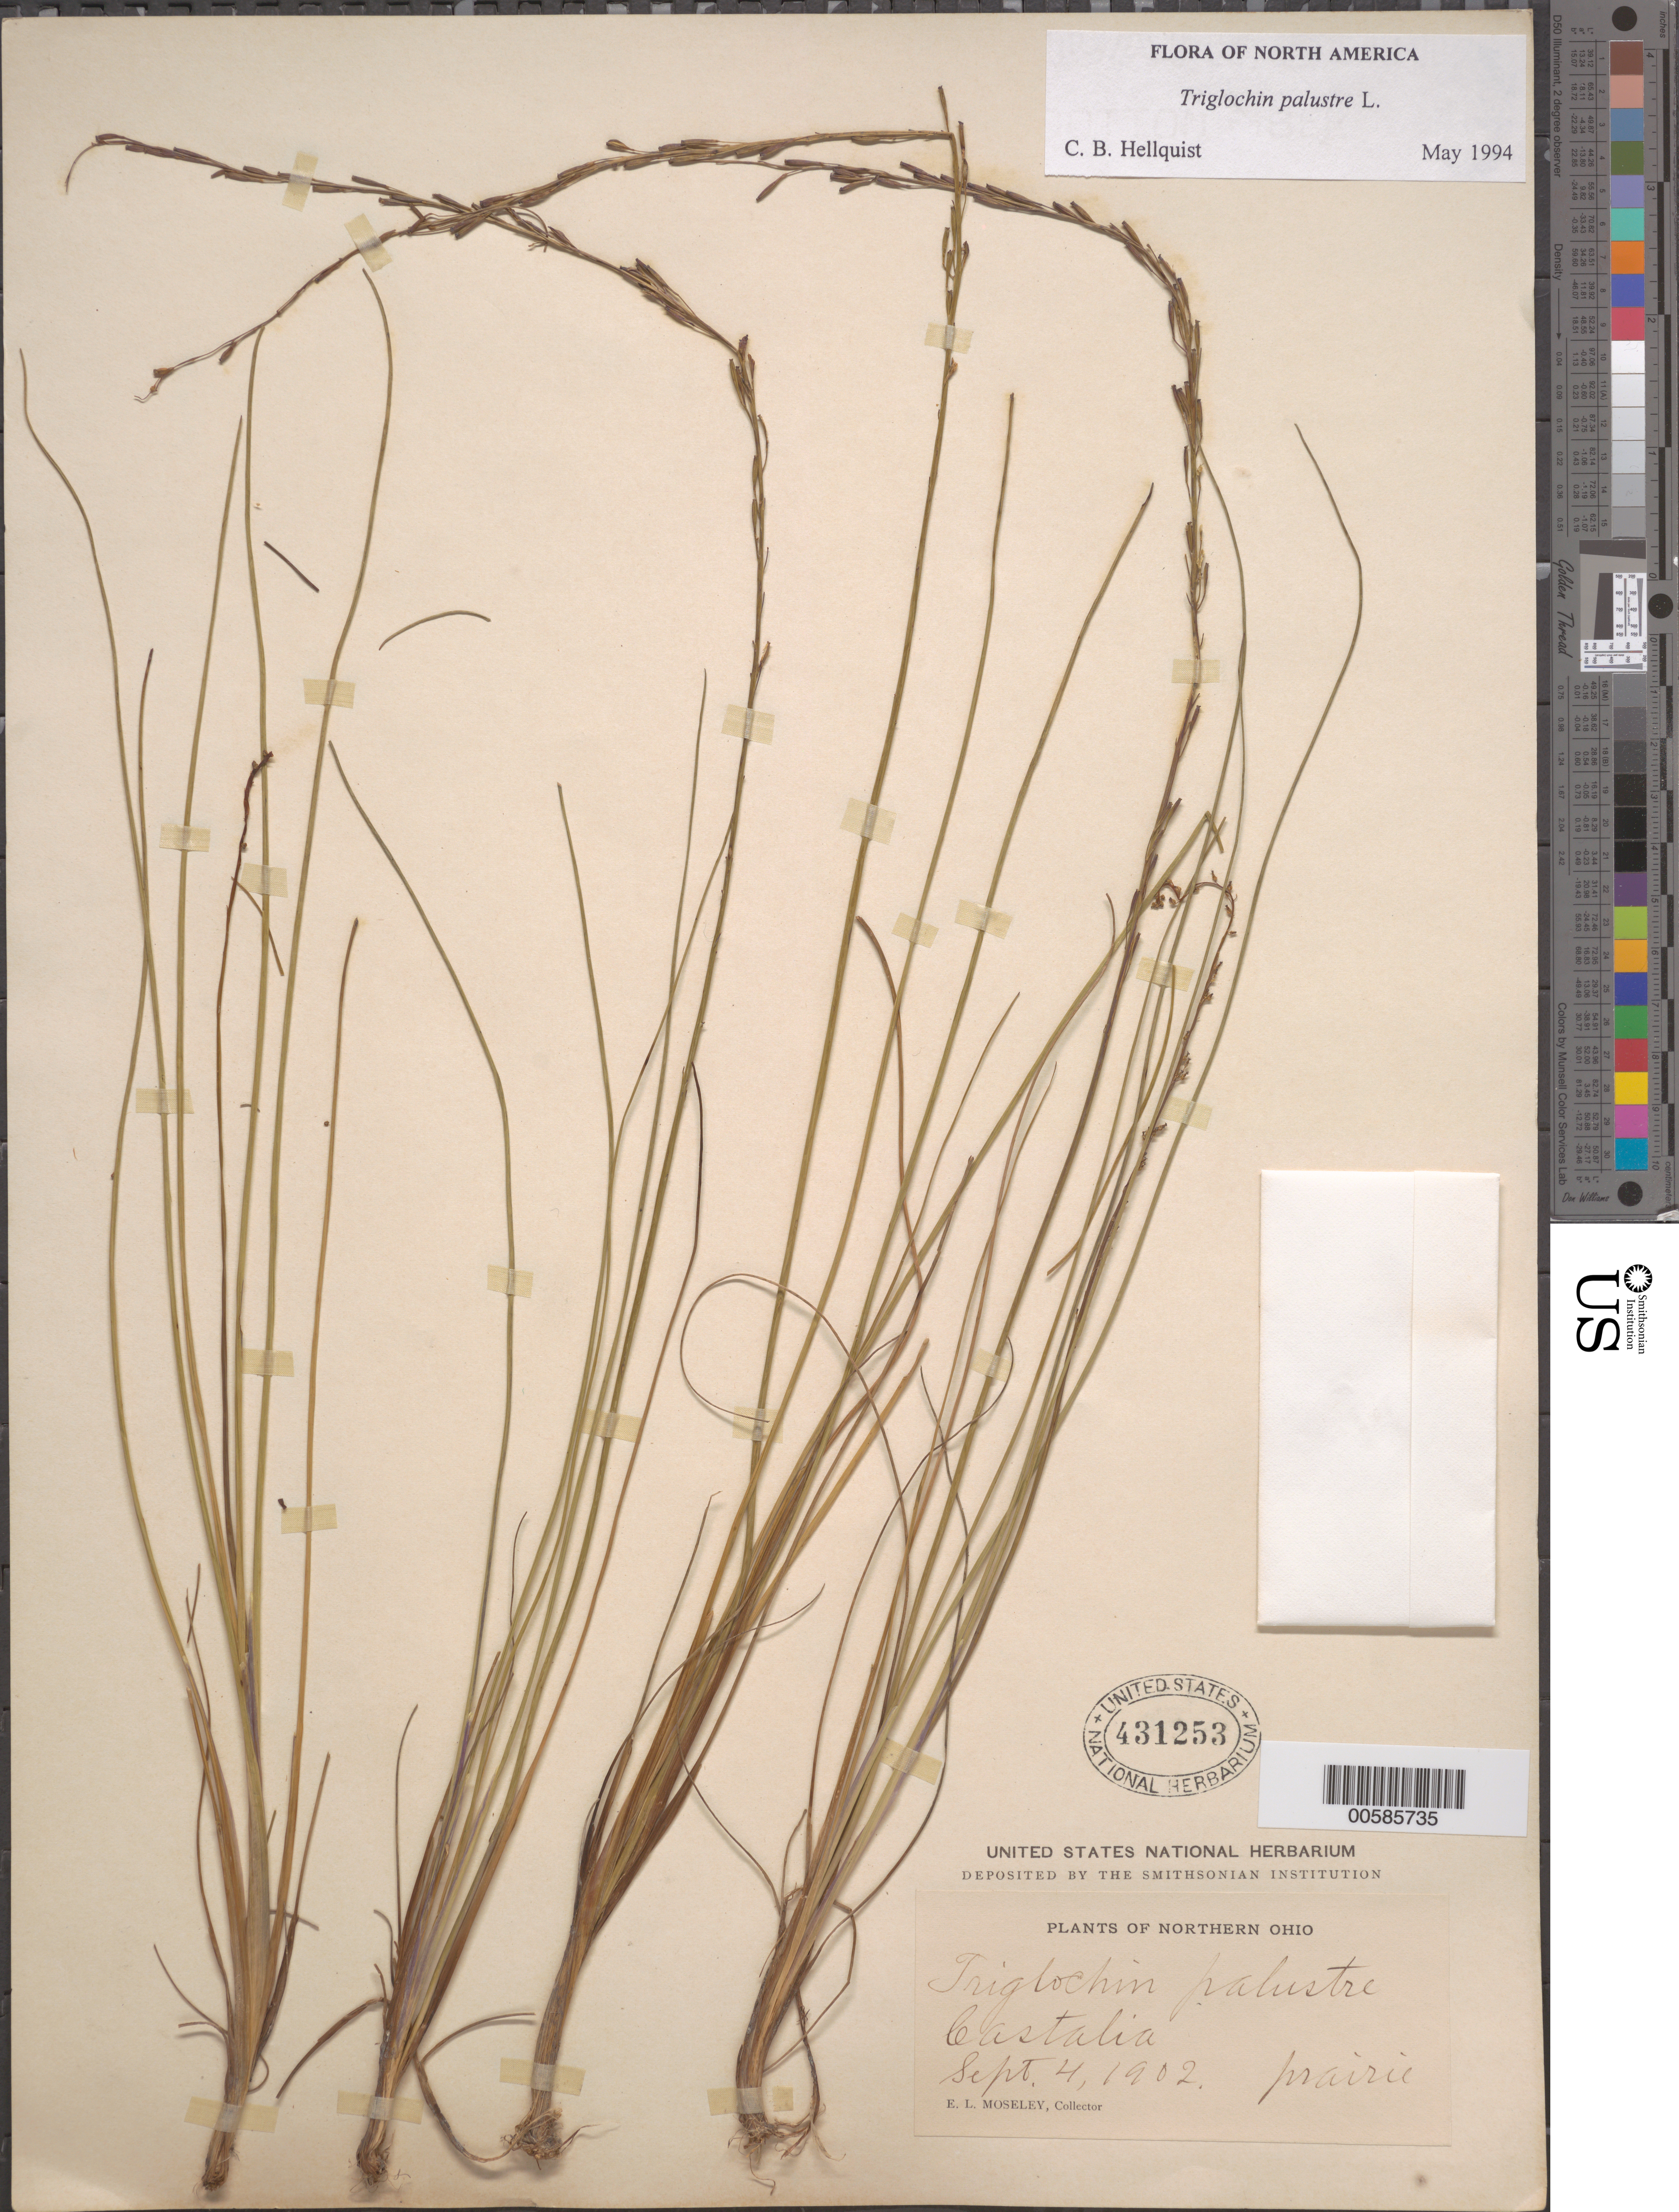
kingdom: Plantae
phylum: Tracheophyta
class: Liliopsida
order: Alismatales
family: Juncaginaceae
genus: Triglochin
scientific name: Triglochin palustris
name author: L.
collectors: E. Moseley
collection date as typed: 04 Sep 1902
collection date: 1902-09-04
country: United States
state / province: Ohio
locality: Castalia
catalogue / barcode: US 431253